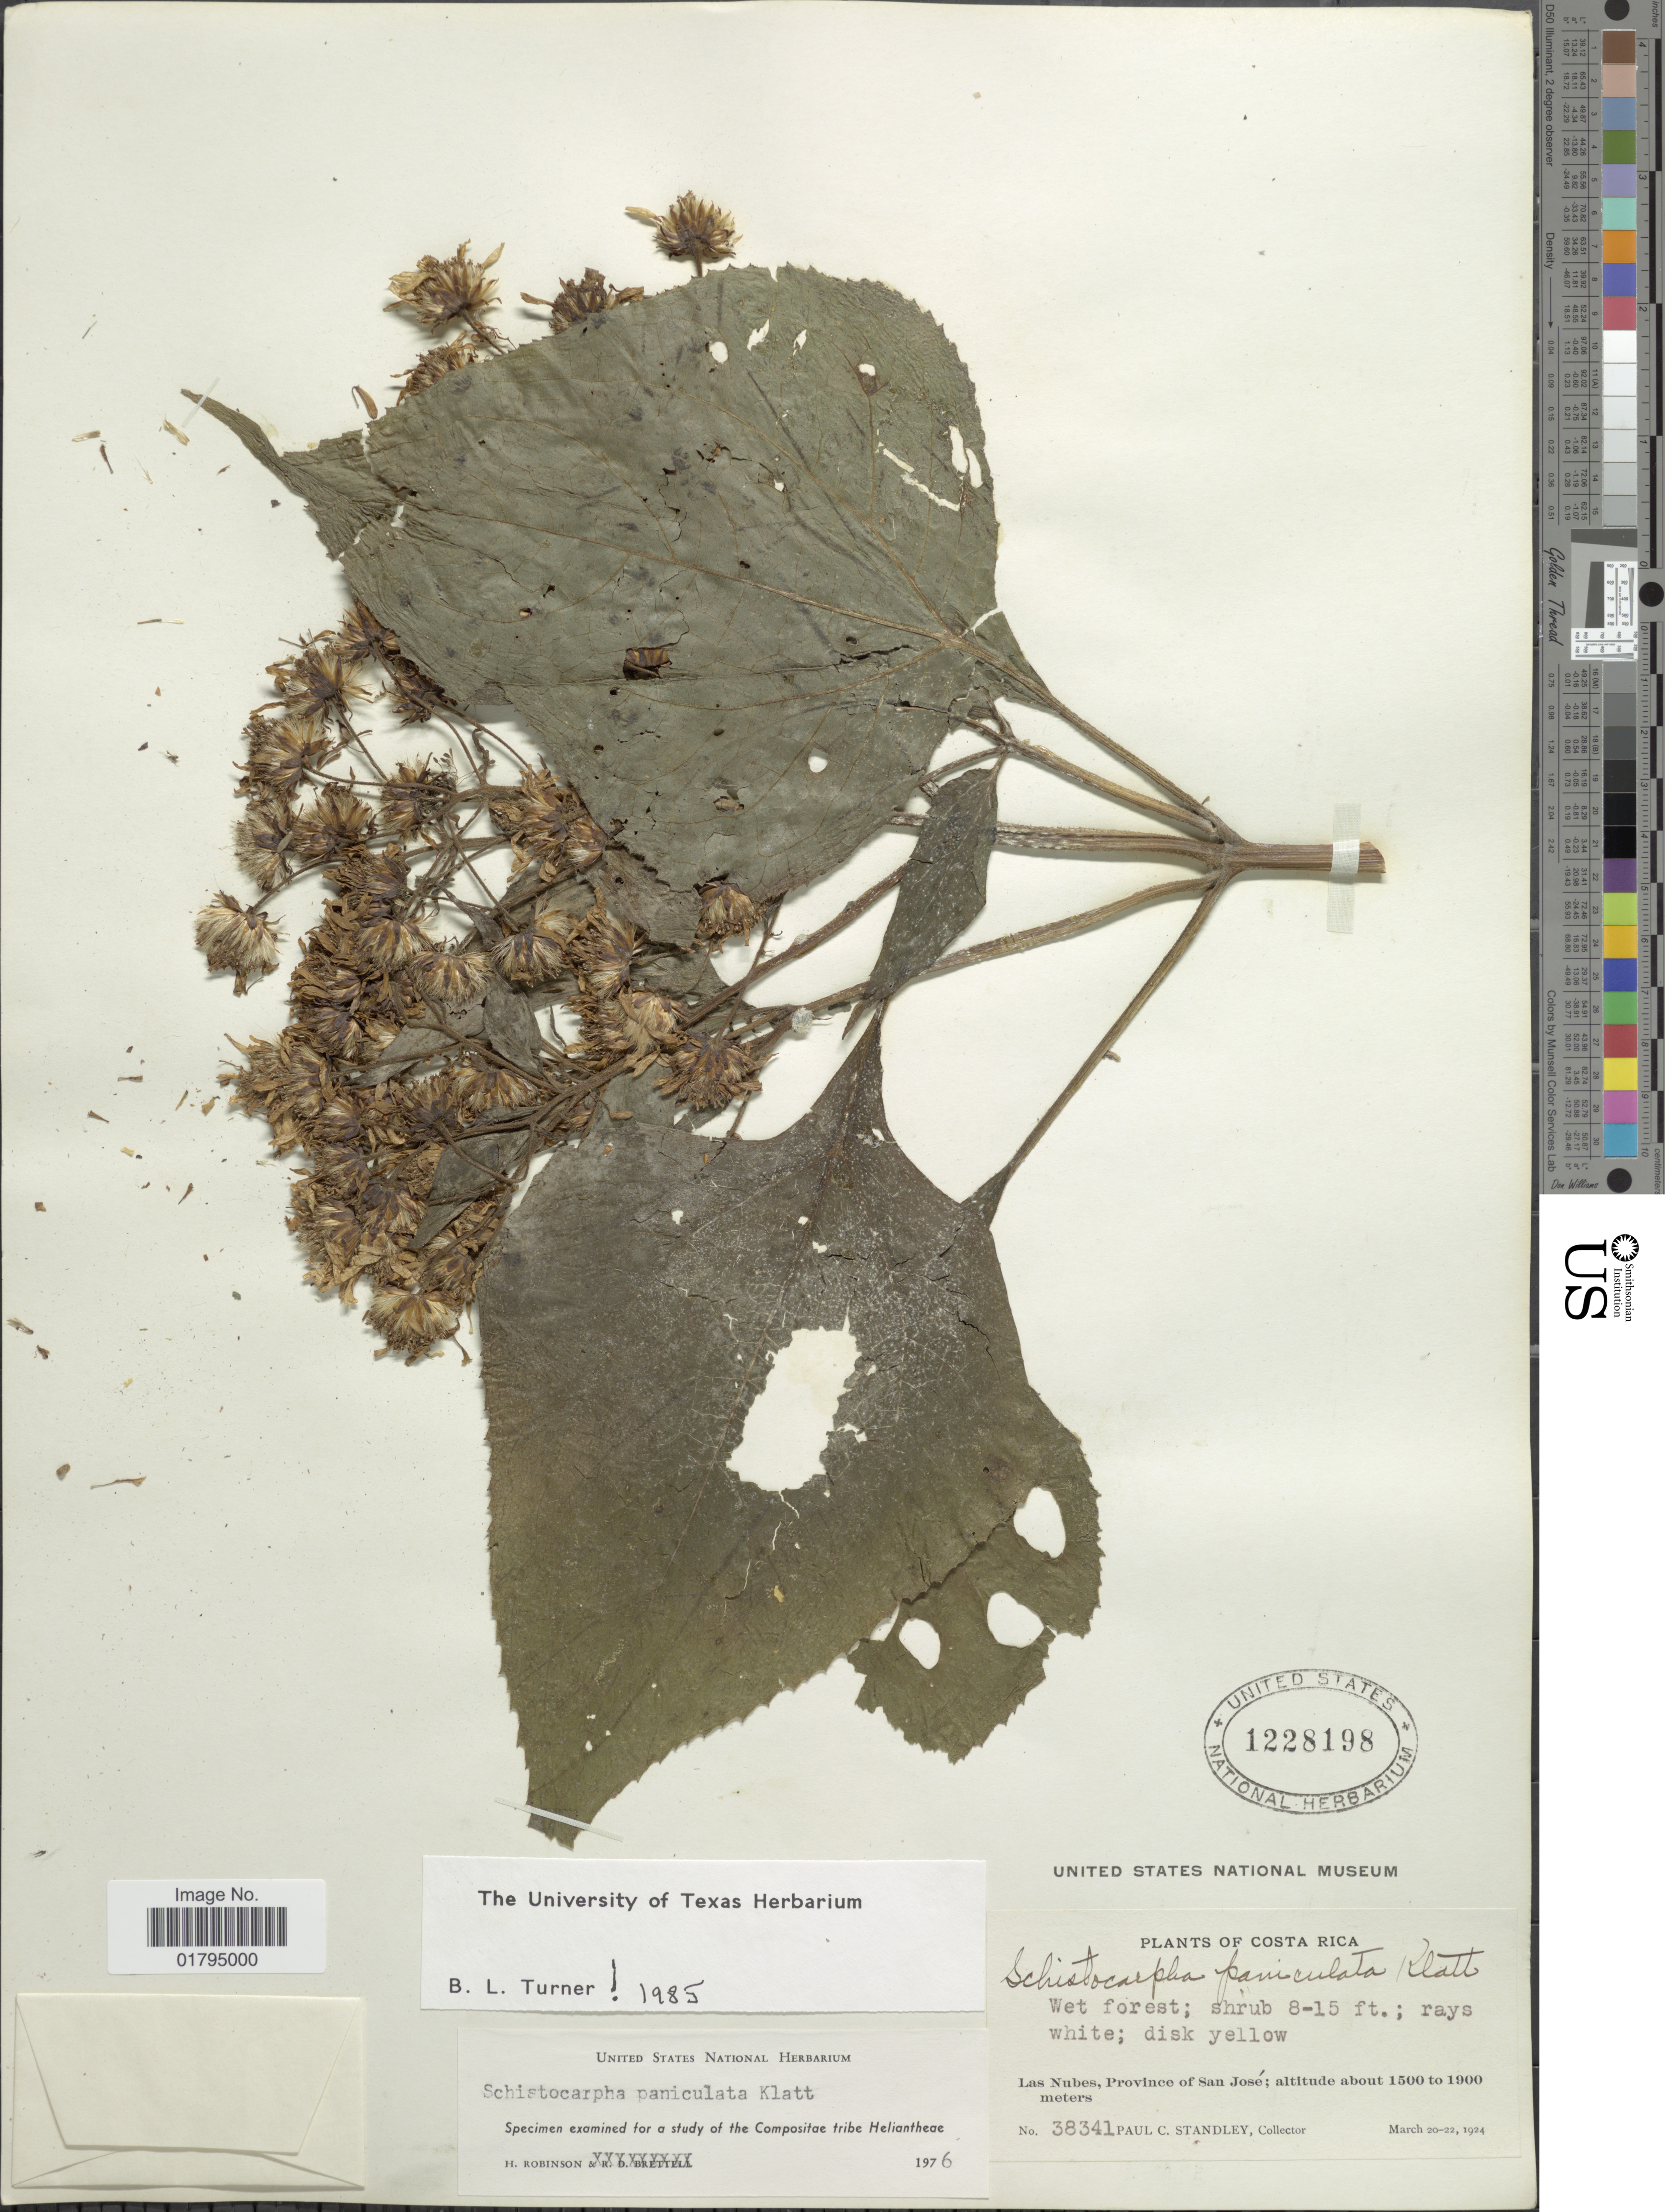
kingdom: Plantae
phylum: Tracheophyta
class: Magnoliopsida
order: Asterales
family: Asteraceae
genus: Schistocarpha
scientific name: Schistocarpha paniculata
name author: Klatt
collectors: P. C. Standley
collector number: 38341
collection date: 1924-03-20/1924-03-22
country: Costa Rica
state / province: San José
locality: Las Nubes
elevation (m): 1500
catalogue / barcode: US 1228198